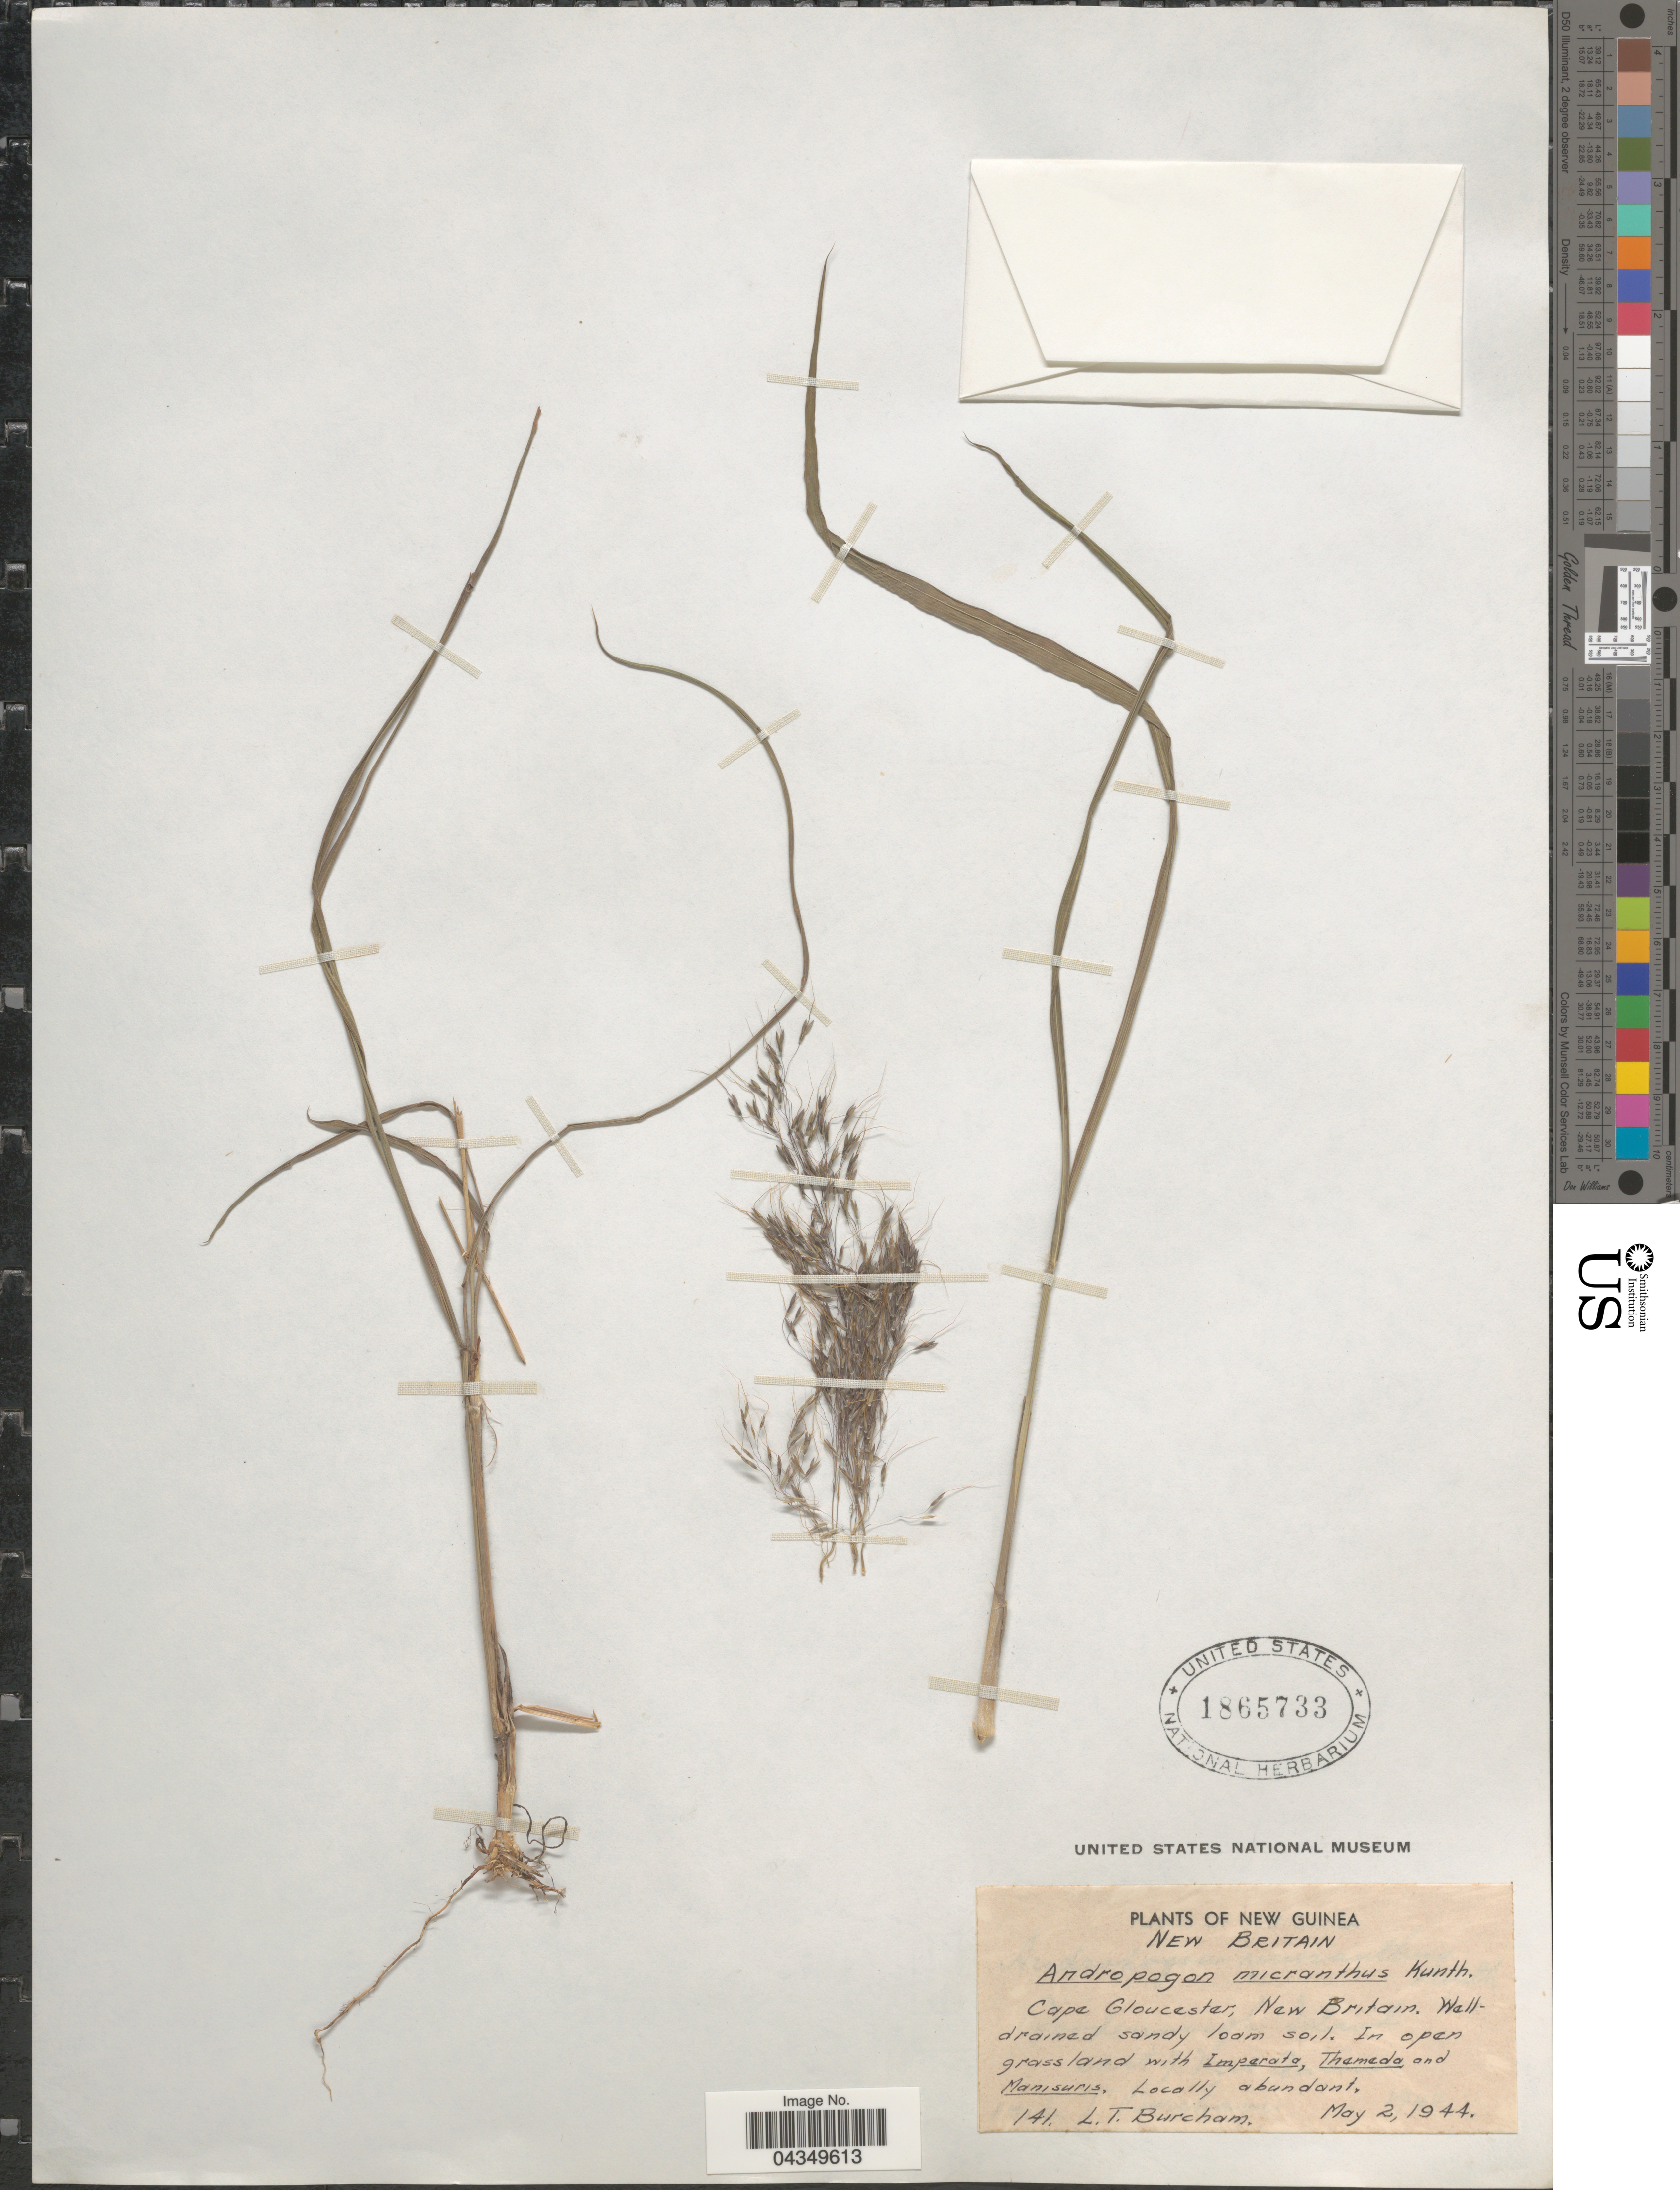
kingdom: Plantae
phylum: Tracheophyta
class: Liliopsida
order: Poales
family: Poaceae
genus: Capillipedium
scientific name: Capillipedium parviflorum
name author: (R. Br.) Stapf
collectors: L. Burcham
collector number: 141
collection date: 1944-05-02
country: Papua New Guinea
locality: New Guinea. New Britain. Cape Gloucester, New Britain.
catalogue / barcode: US 1865733